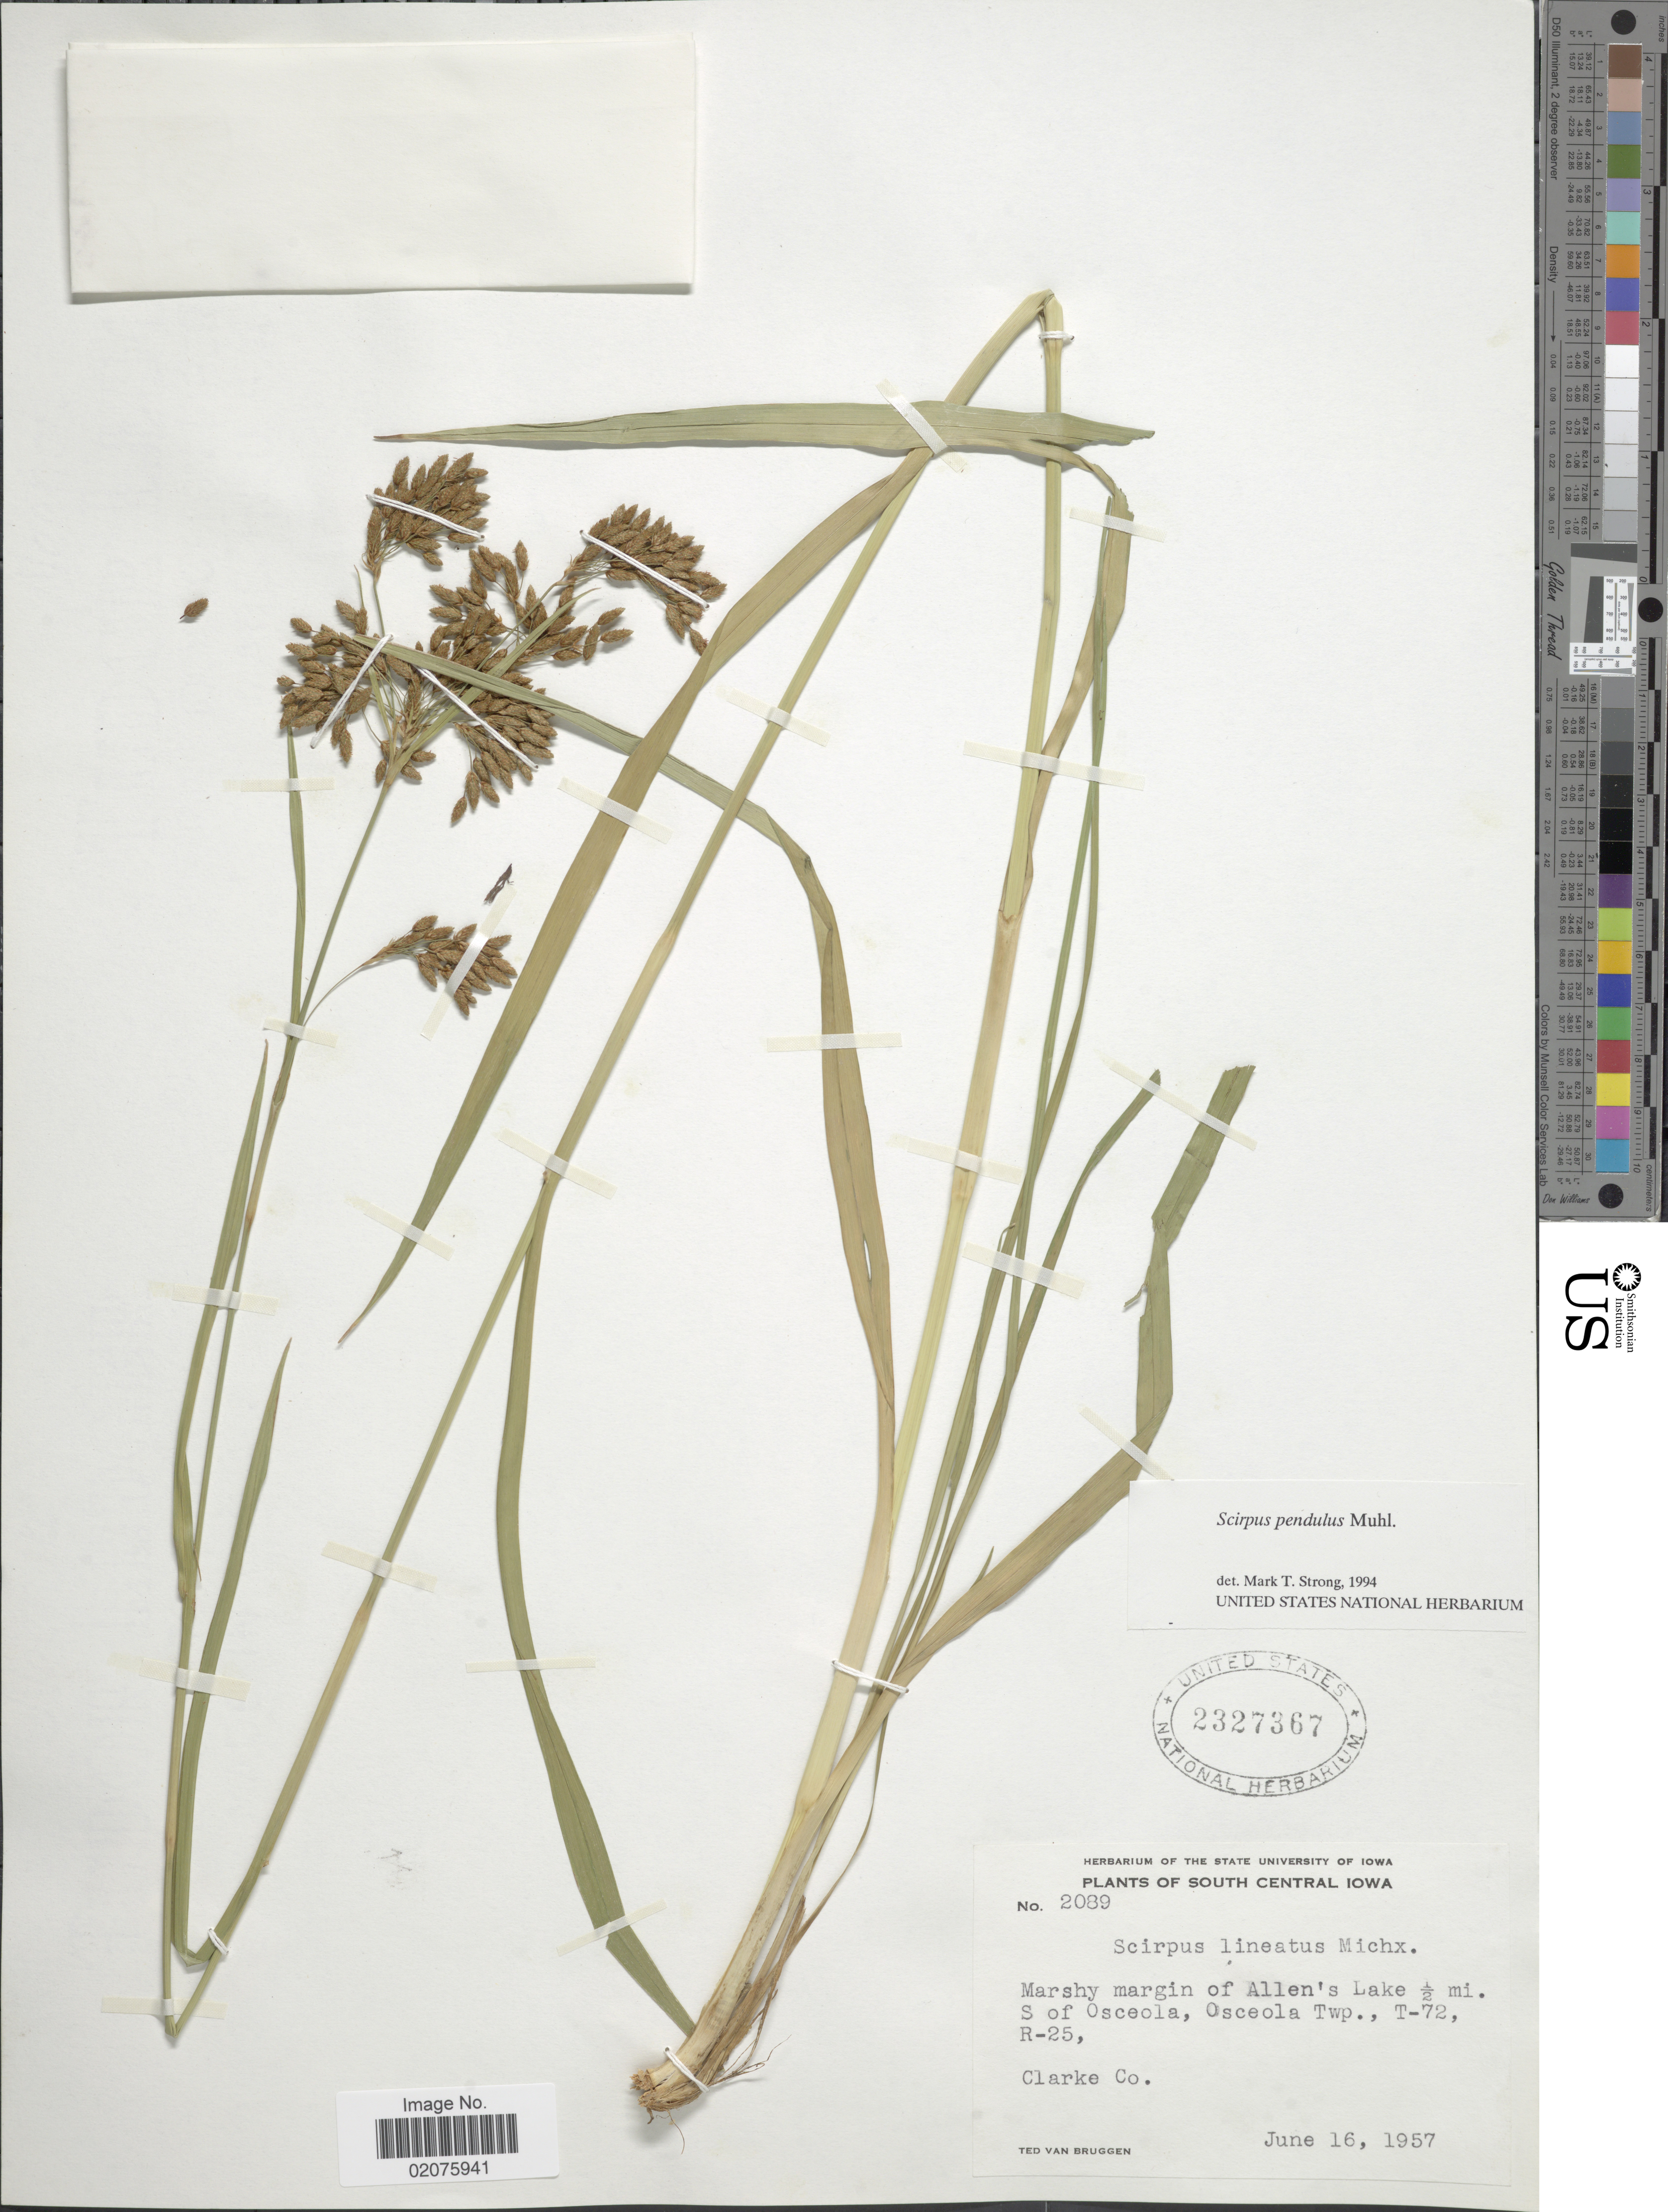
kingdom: Plantae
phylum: Tracheophyta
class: Liliopsida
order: Poales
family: Cyperaceae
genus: Scirpus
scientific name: Scirpus pendulus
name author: Muhl.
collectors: T. van Bruggen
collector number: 2089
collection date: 1957-06-16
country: United States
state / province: Iowa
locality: South Central Iowa, Allen's Lake 1/2 mi. S of Osceola, Osceola Twp. T-72, R-25. Clarke Co.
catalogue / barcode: US 2327367